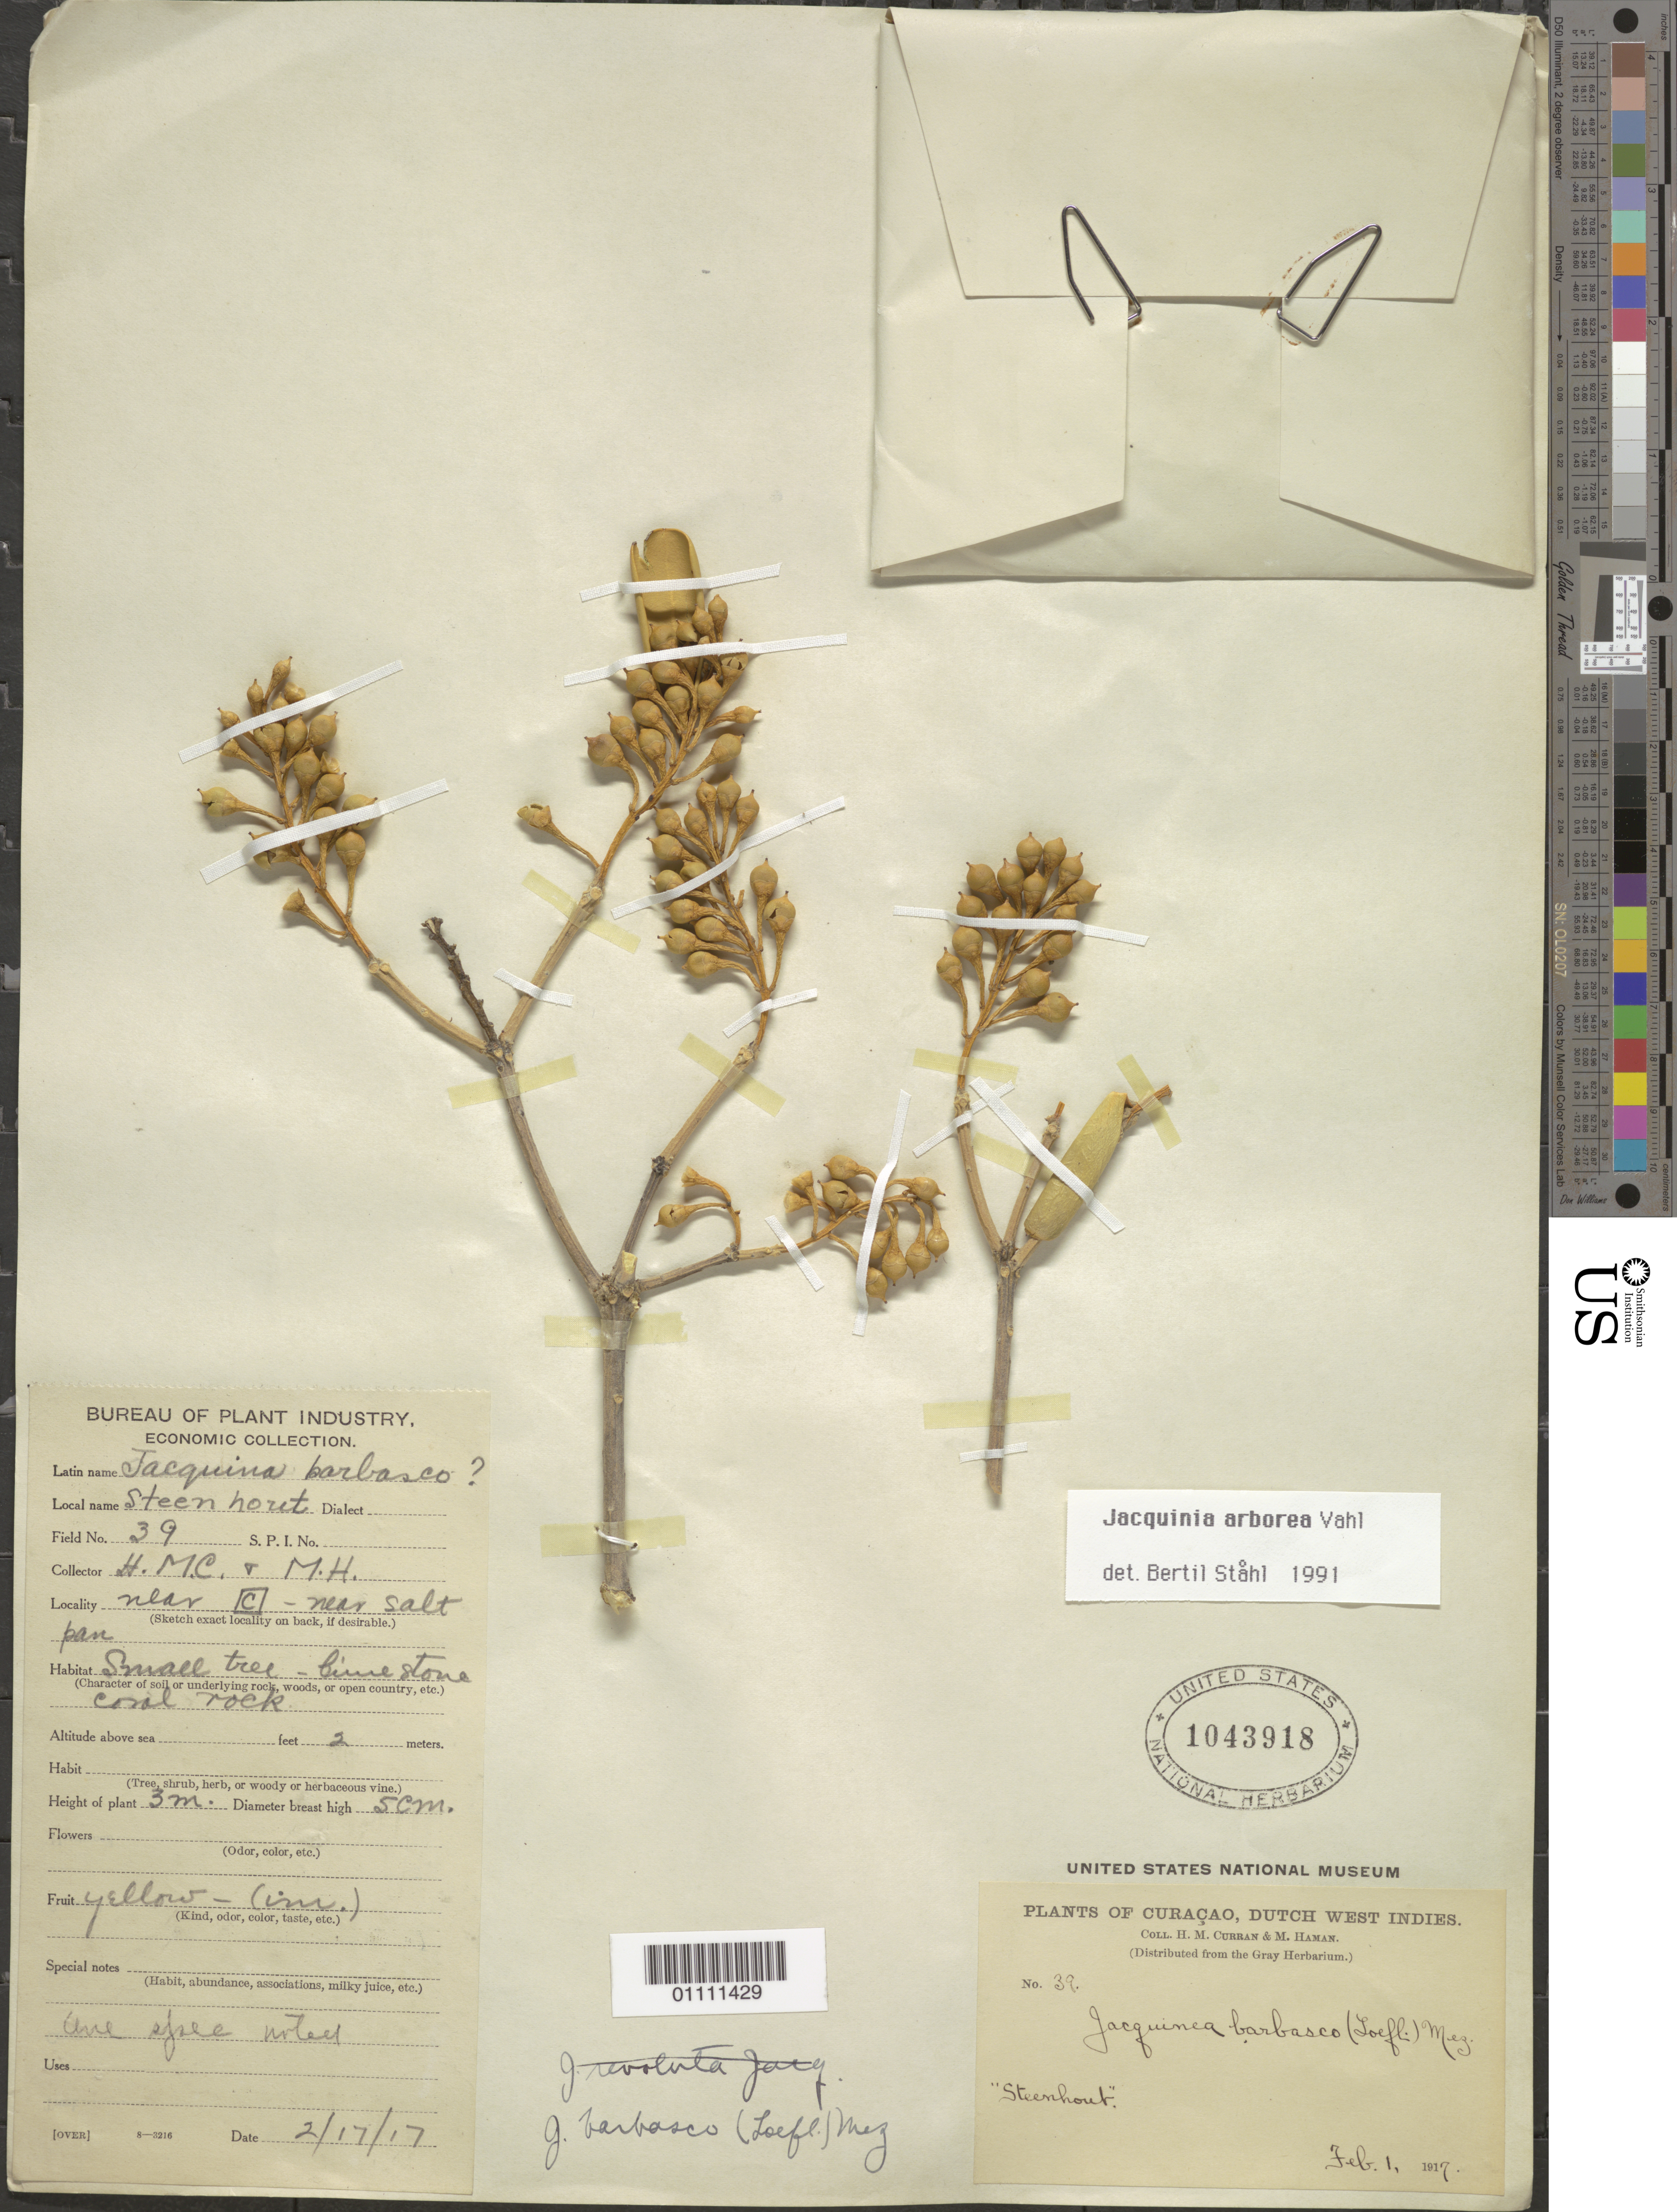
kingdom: Plantae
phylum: Tracheophyta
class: Magnoliopsida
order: Ericales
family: Primulaceae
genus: Jacquinia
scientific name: Jacquinia arborea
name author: Vahl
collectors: H. Curban & M. Haman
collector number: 39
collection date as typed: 01 Feb 1917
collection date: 1917-02-01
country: Curaçao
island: Curaçao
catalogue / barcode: US 1043918